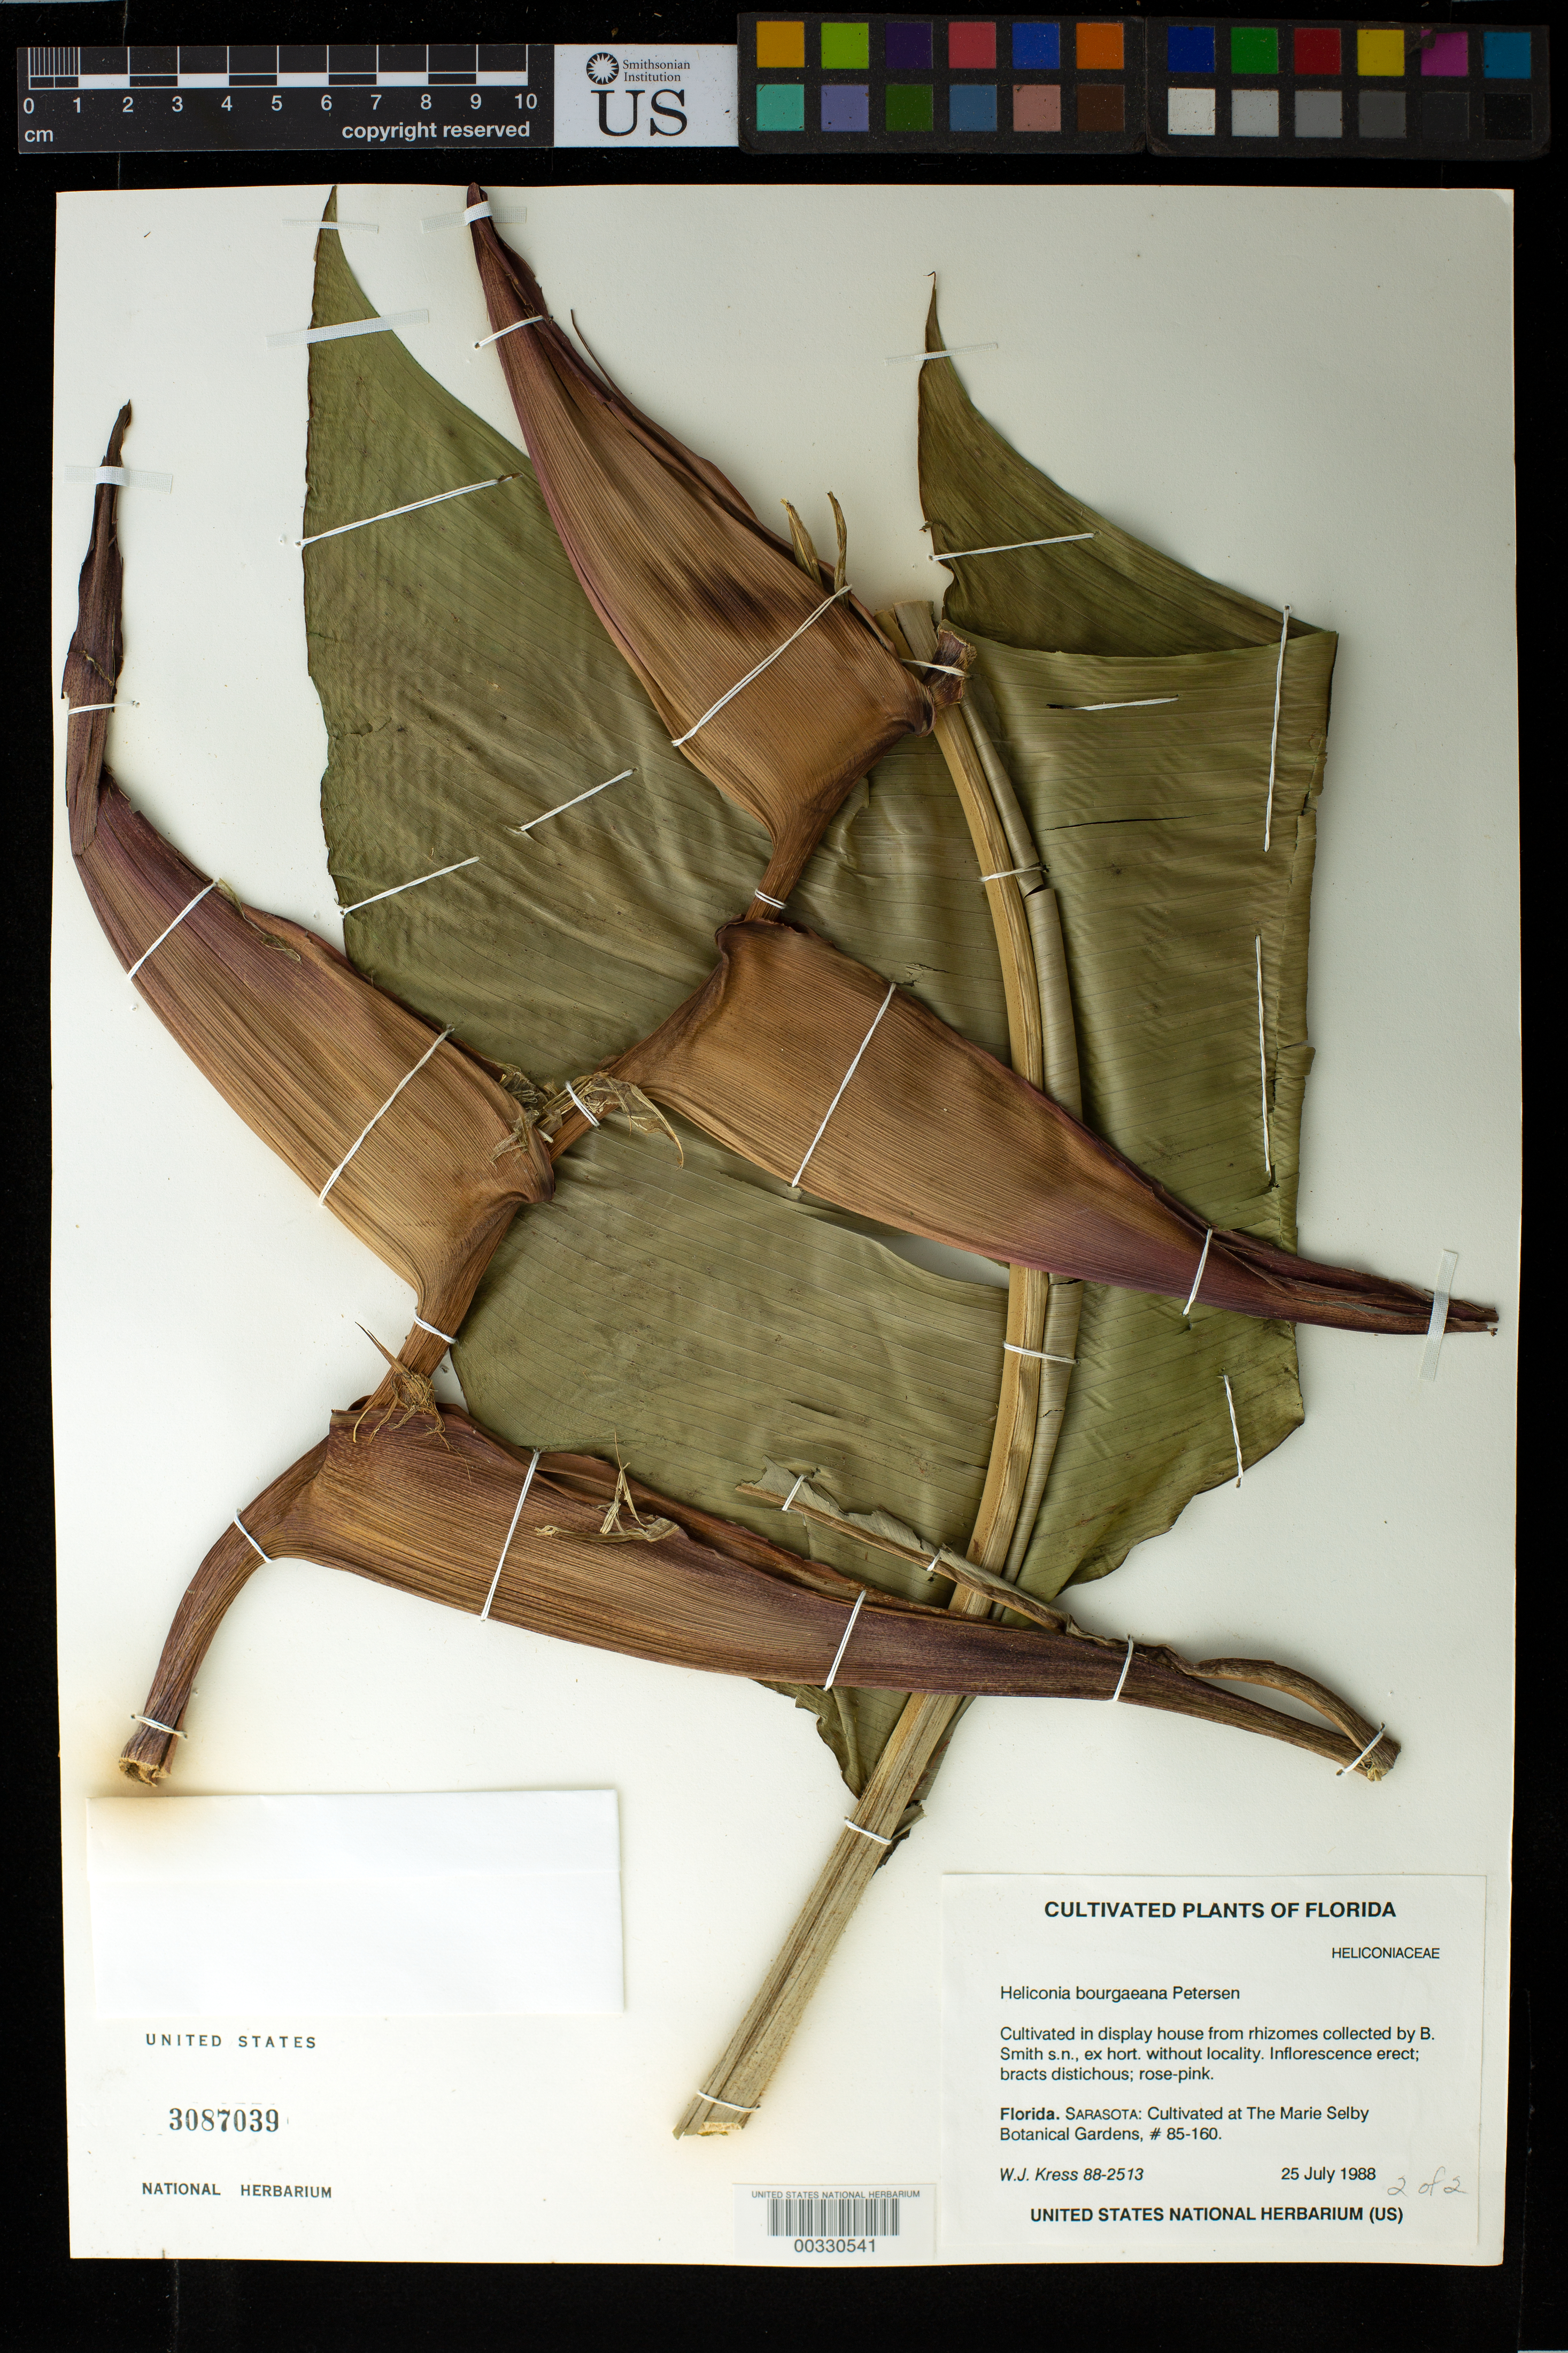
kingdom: Plantae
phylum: Tracheophyta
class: Liliopsida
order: Zingiberales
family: Heliconiaceae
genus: Heliconia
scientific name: Heliconia bourgaeana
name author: Petersen in Mart.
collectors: W. J. Kress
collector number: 88-2513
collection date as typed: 25 Jul 1988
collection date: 1988-07-25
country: United States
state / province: Florida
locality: Southern Florida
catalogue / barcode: US 3087039